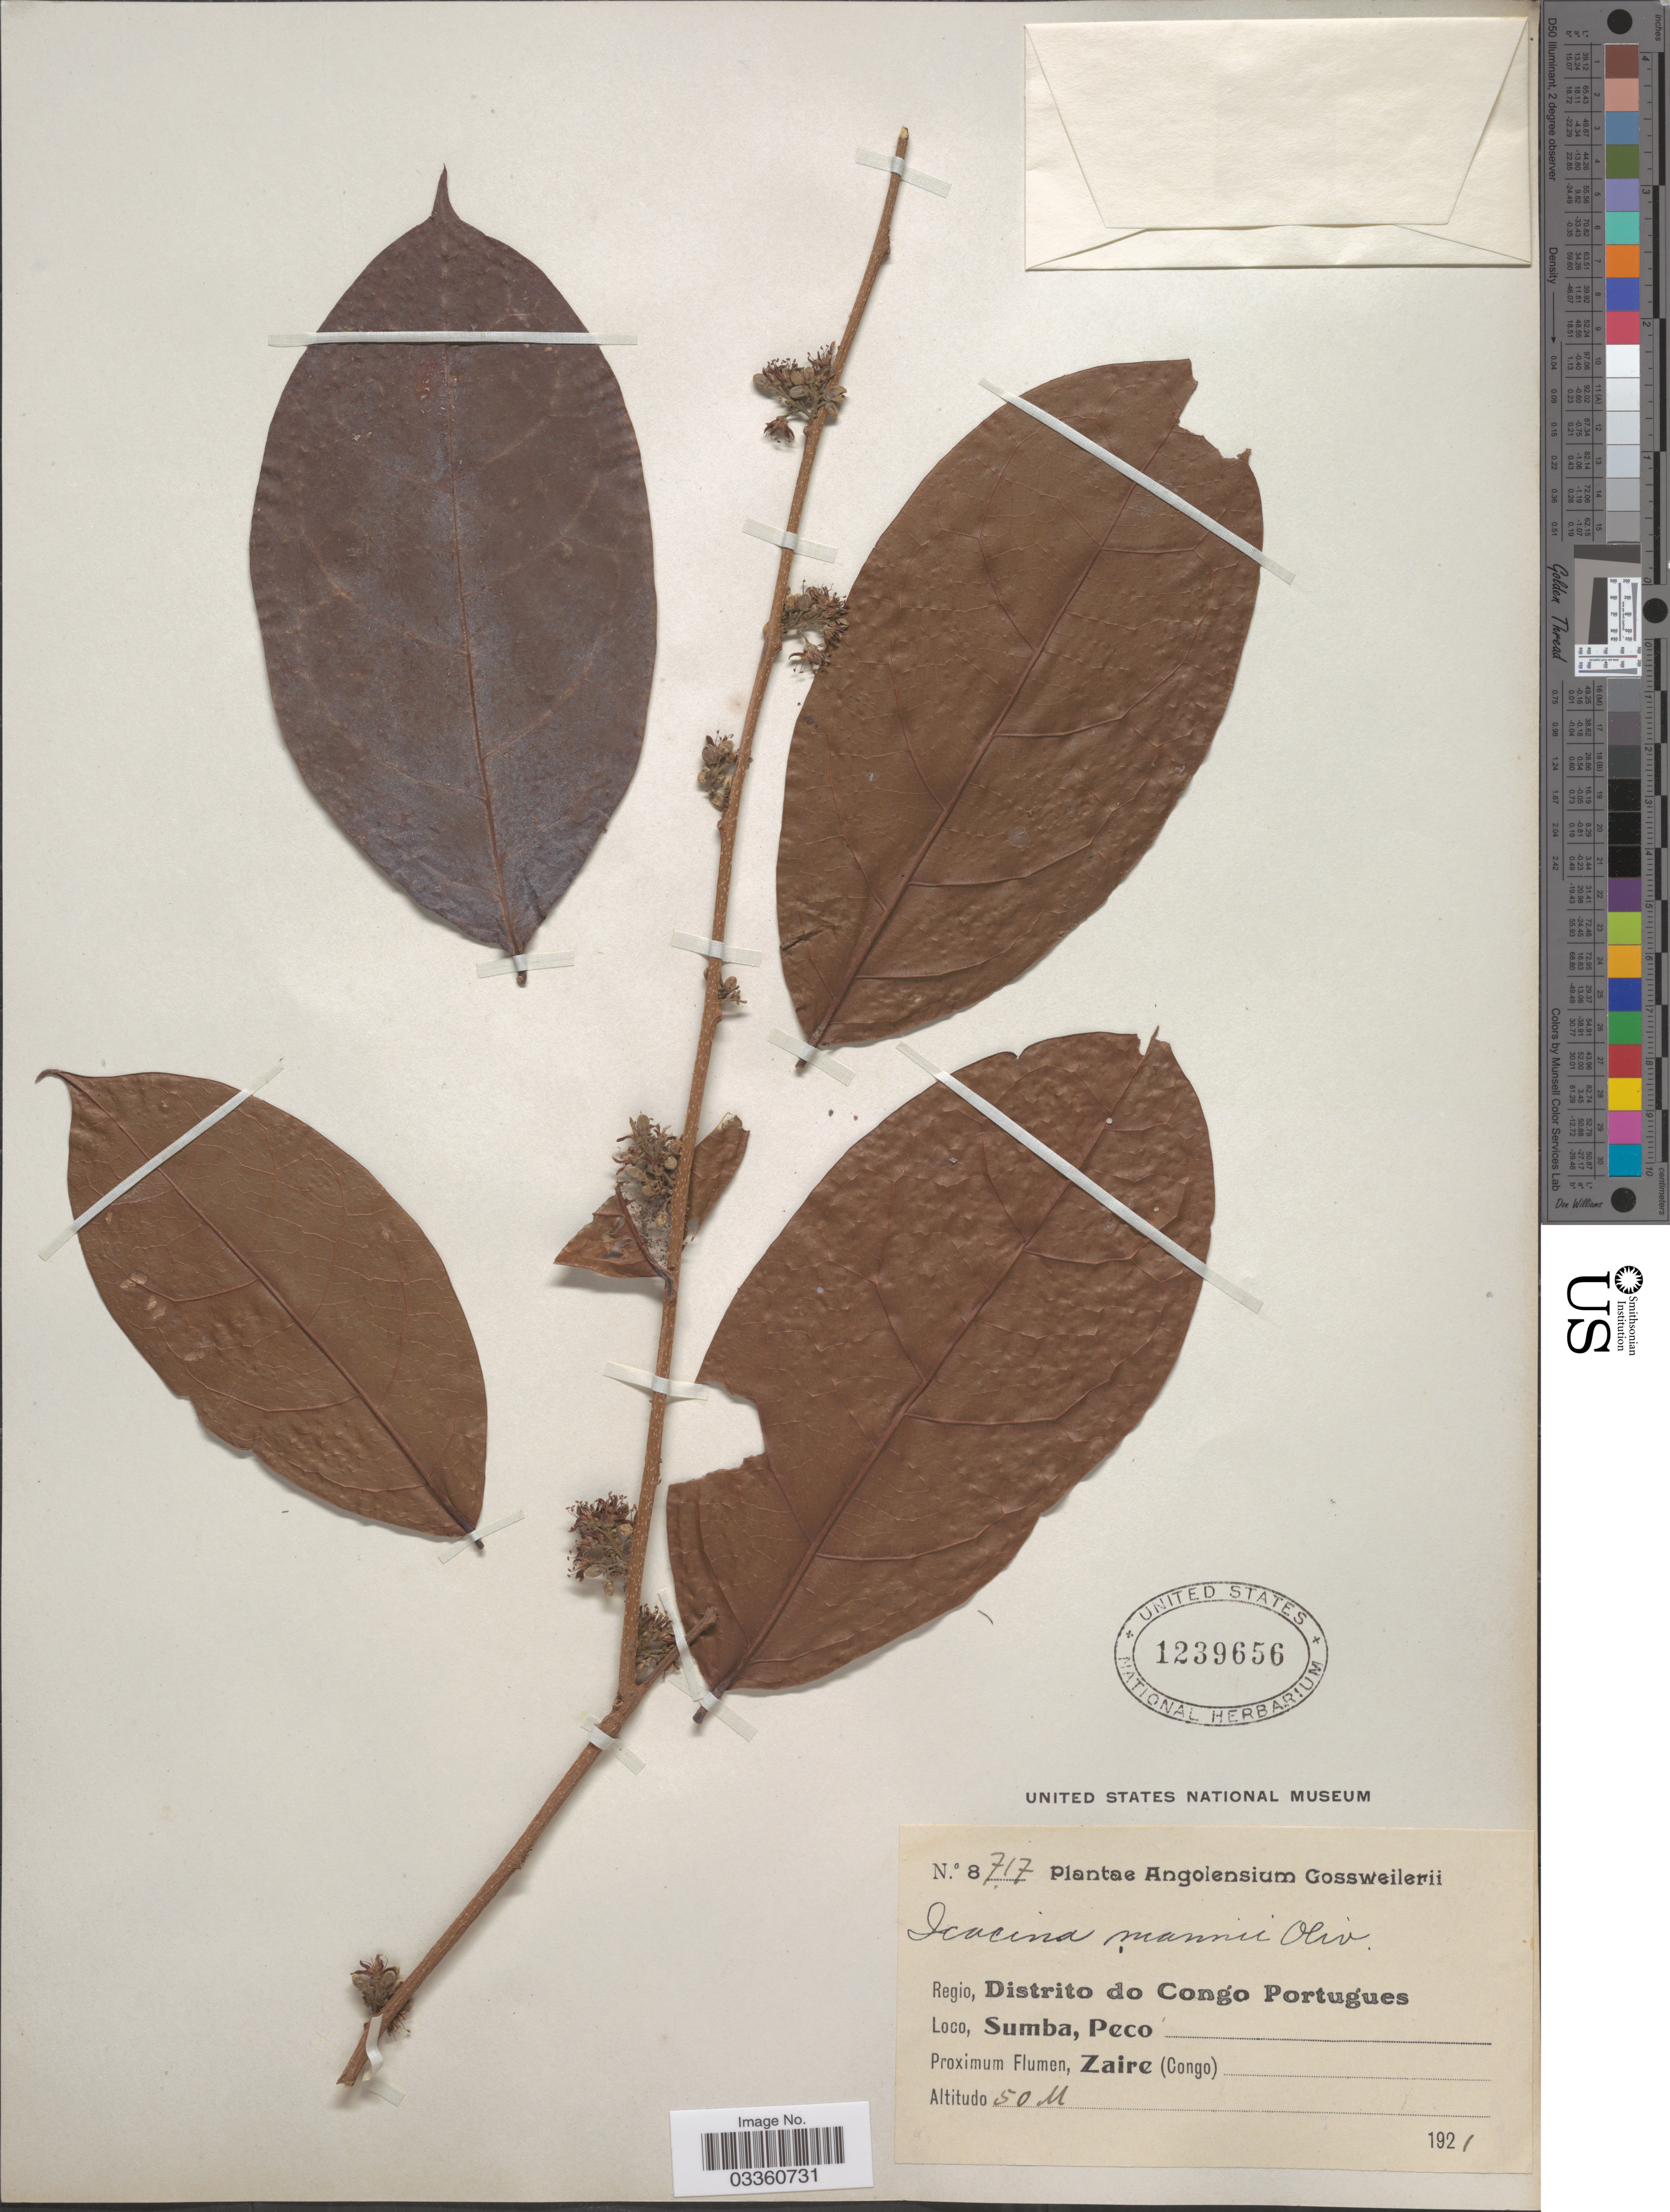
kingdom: Plantae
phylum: Tracheophyta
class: Magnoliopsida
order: Icacinales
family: Icacinaceae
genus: Icacina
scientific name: Icacina mannii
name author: Oliv.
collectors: -. Gossweiler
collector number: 8717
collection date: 1921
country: Angola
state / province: Zaire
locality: Regio, Distrito do Congo Portugues, Sumba, Peco.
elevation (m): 50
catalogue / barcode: US 1239656